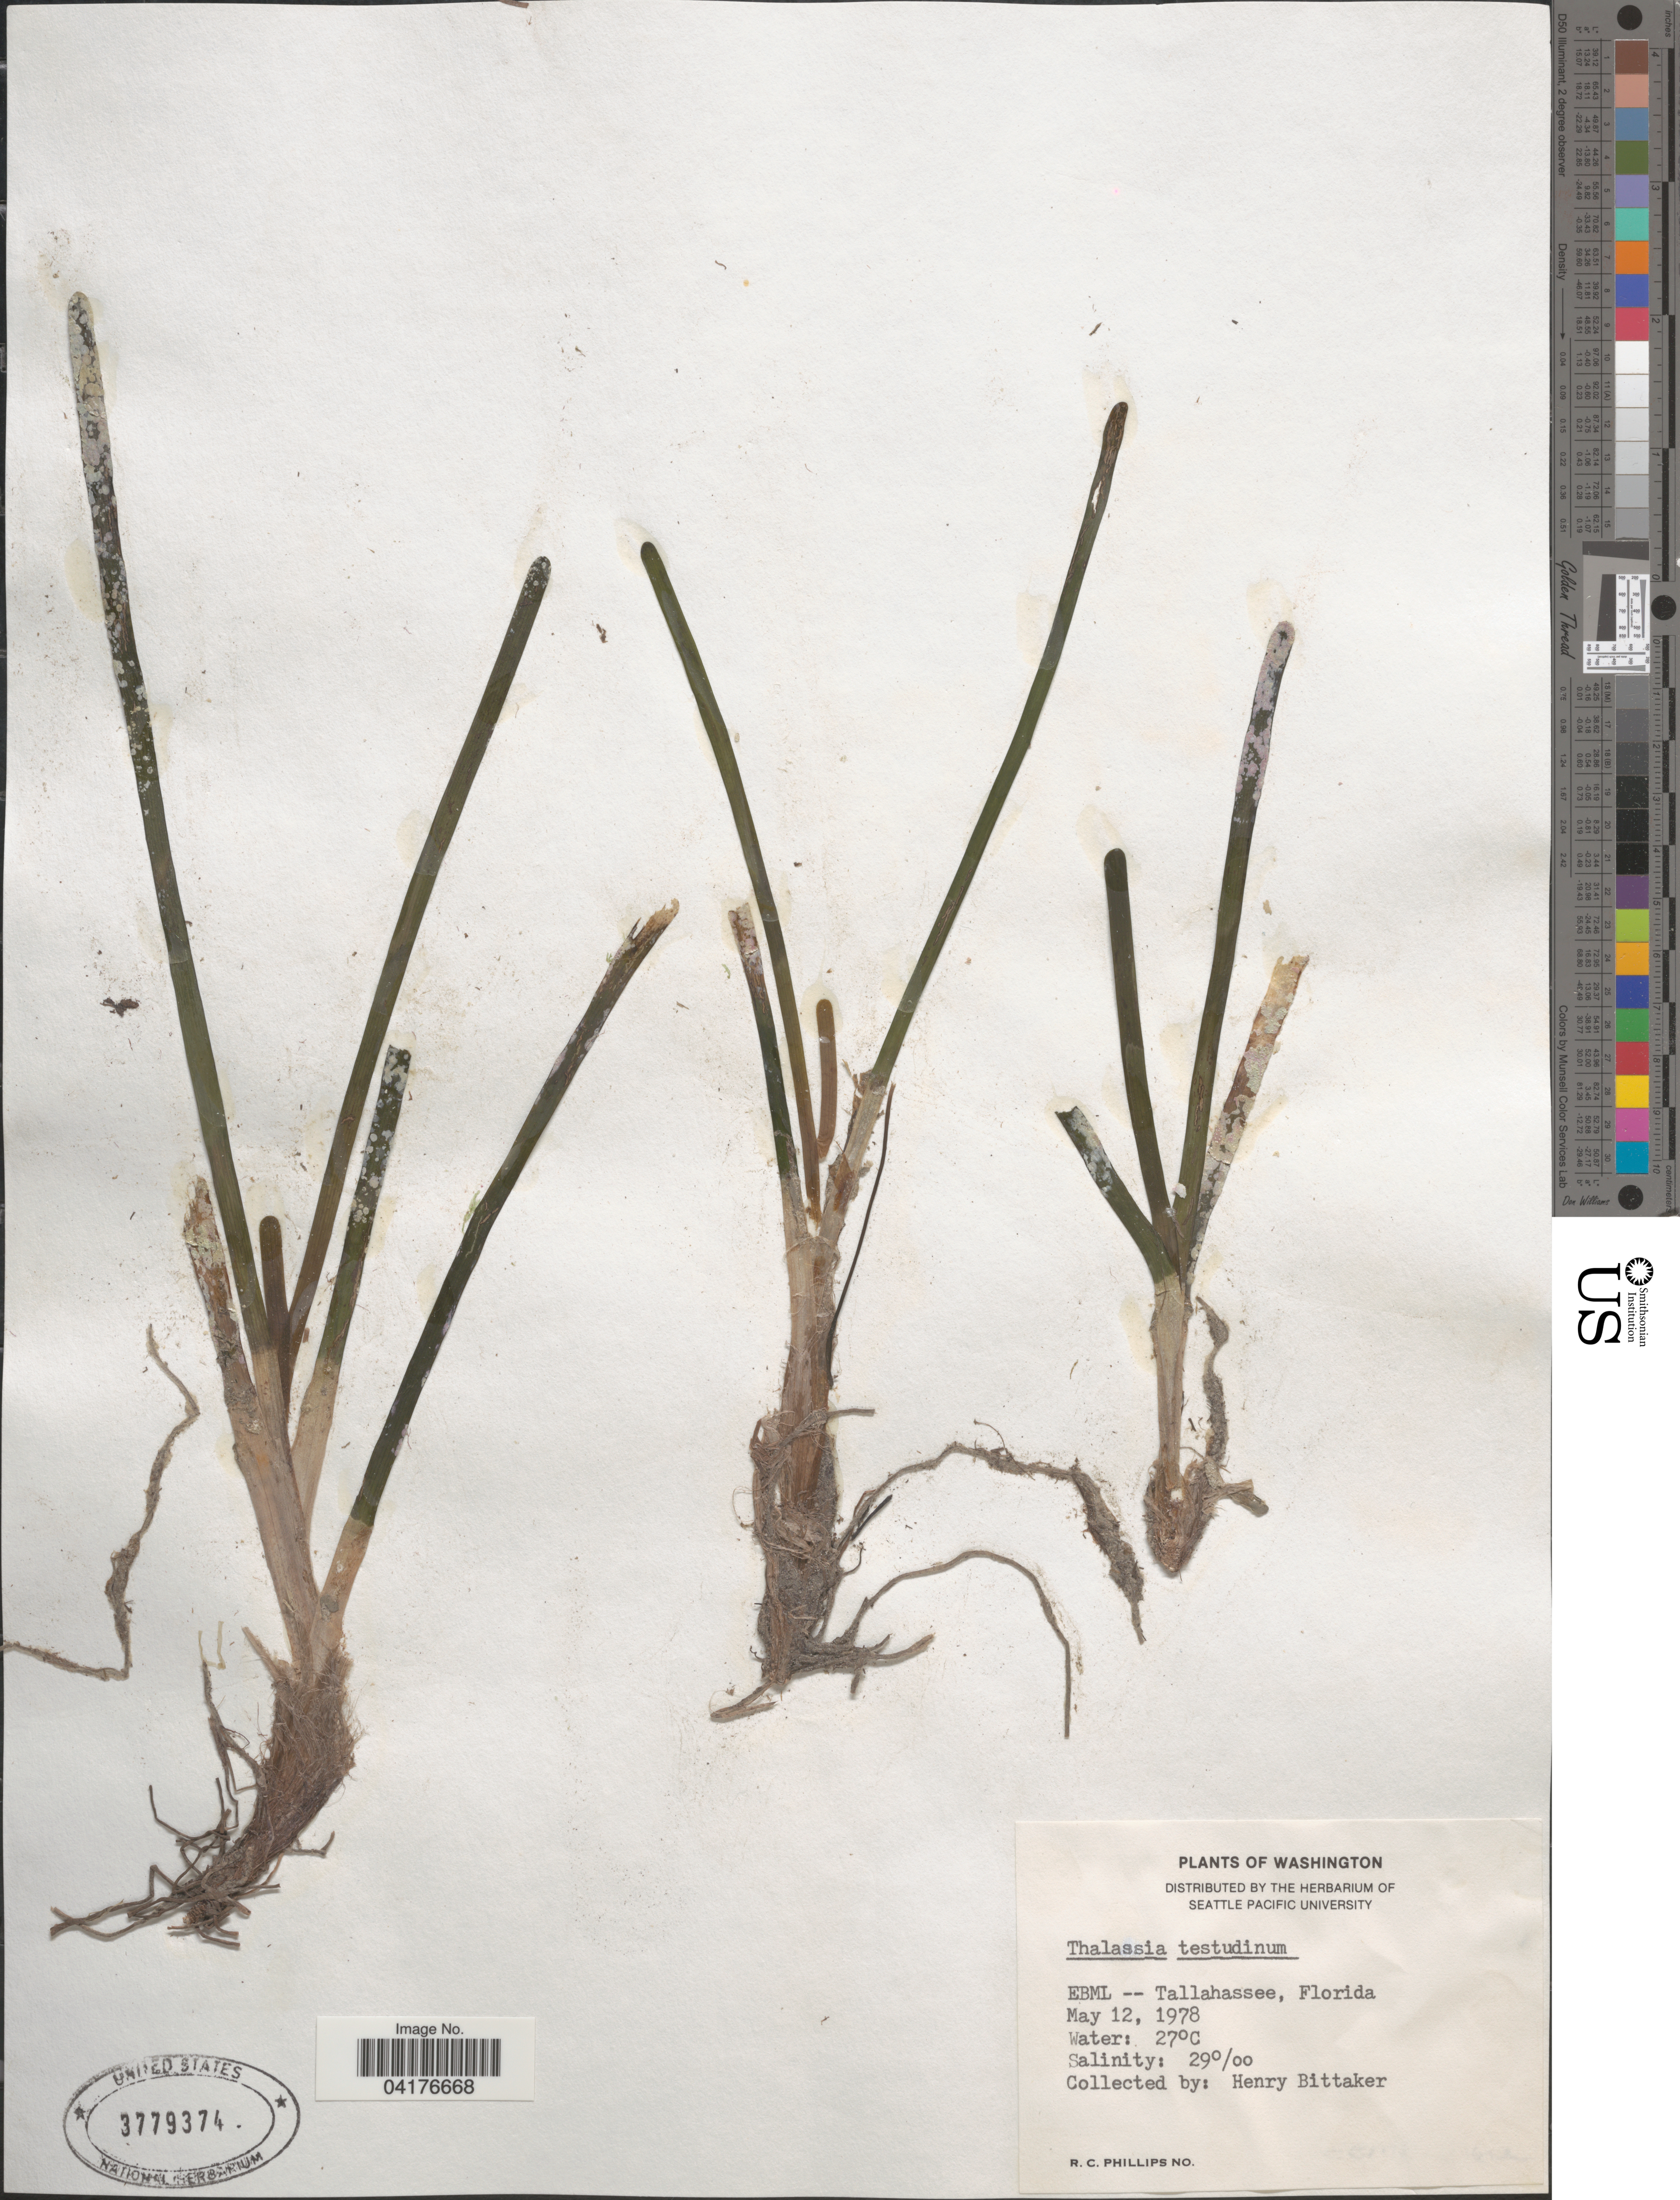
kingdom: Plantae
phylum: Tracheophyta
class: Liliopsida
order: Alismatales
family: Hydrocharitaceae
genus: Thalassia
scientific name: Thalassia testudinum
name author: Banks & Sol. ex K.D. Koenig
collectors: H. Bittaker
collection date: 1978-05-12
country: United States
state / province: Florida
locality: EBML -- Tallahassee.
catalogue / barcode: US 3779374